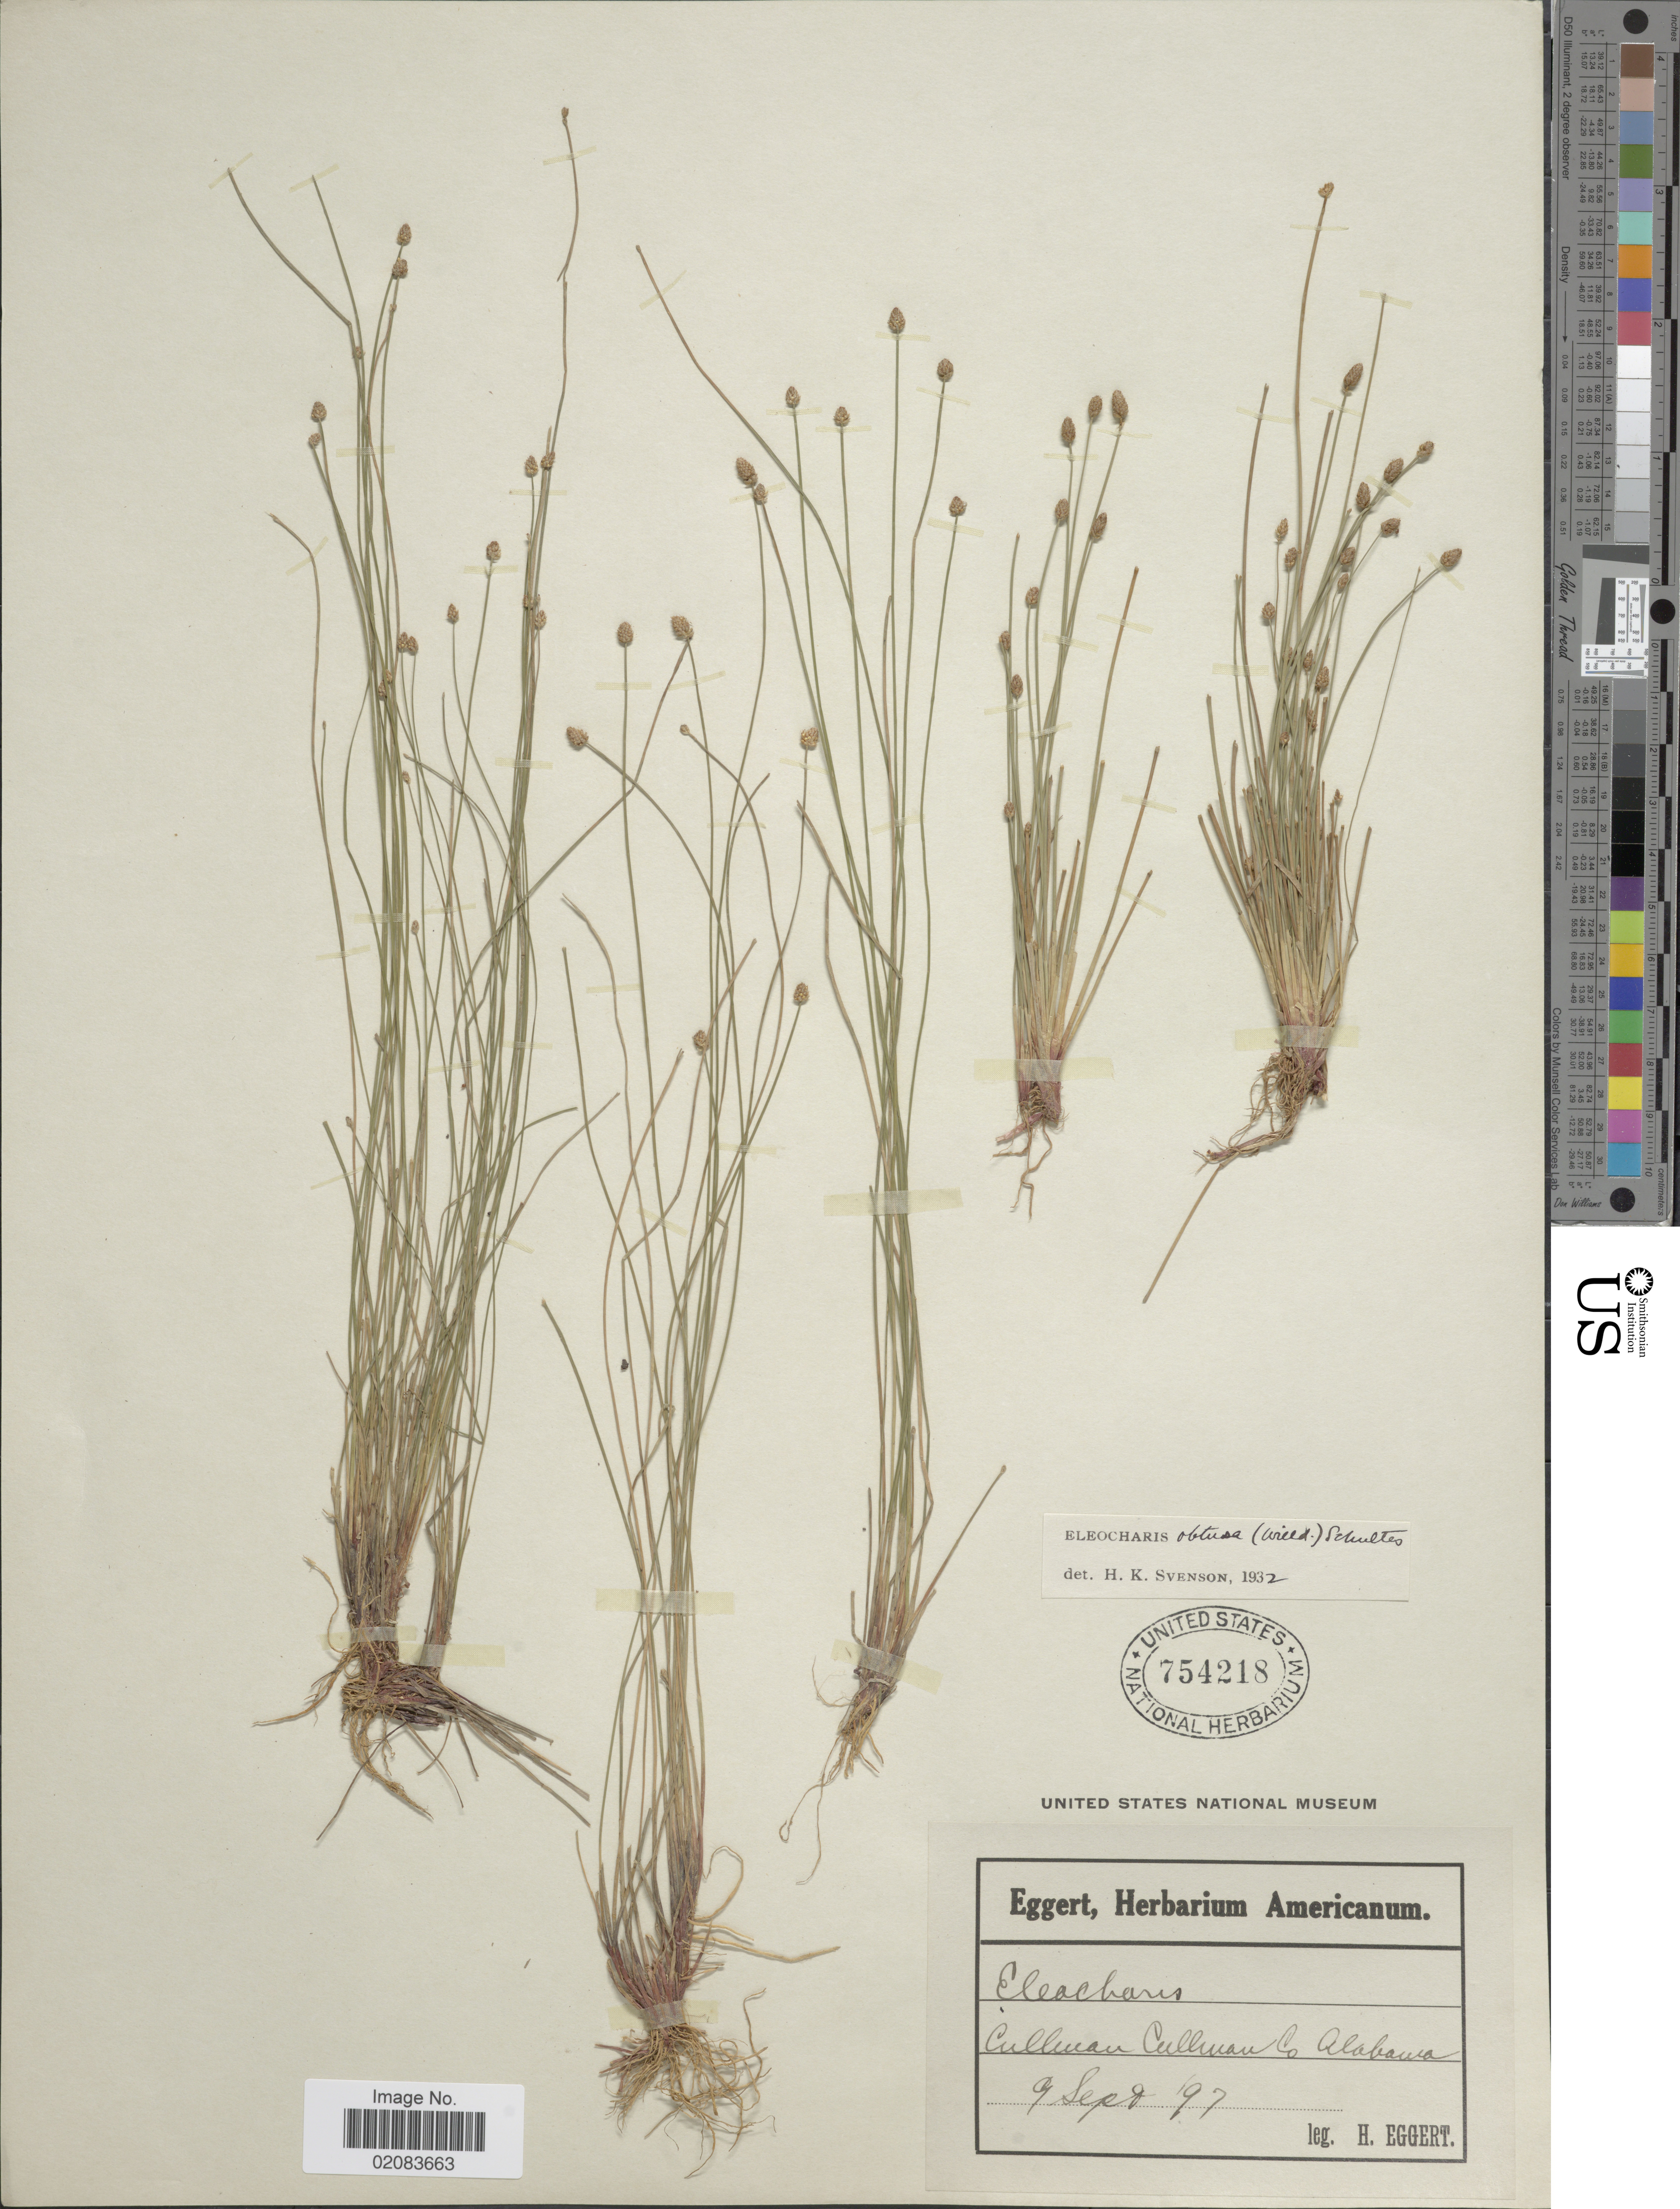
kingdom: Plantae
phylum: Tracheophyta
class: Liliopsida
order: Poales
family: Cyperaceae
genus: Eleocharis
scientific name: Eleocharis obtusa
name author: (Willd.) Schult.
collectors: H. Eggert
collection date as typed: Transcribed d/m/y: 9/9/97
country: United States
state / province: Alabama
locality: Cullman Cullman Co.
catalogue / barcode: US 754218